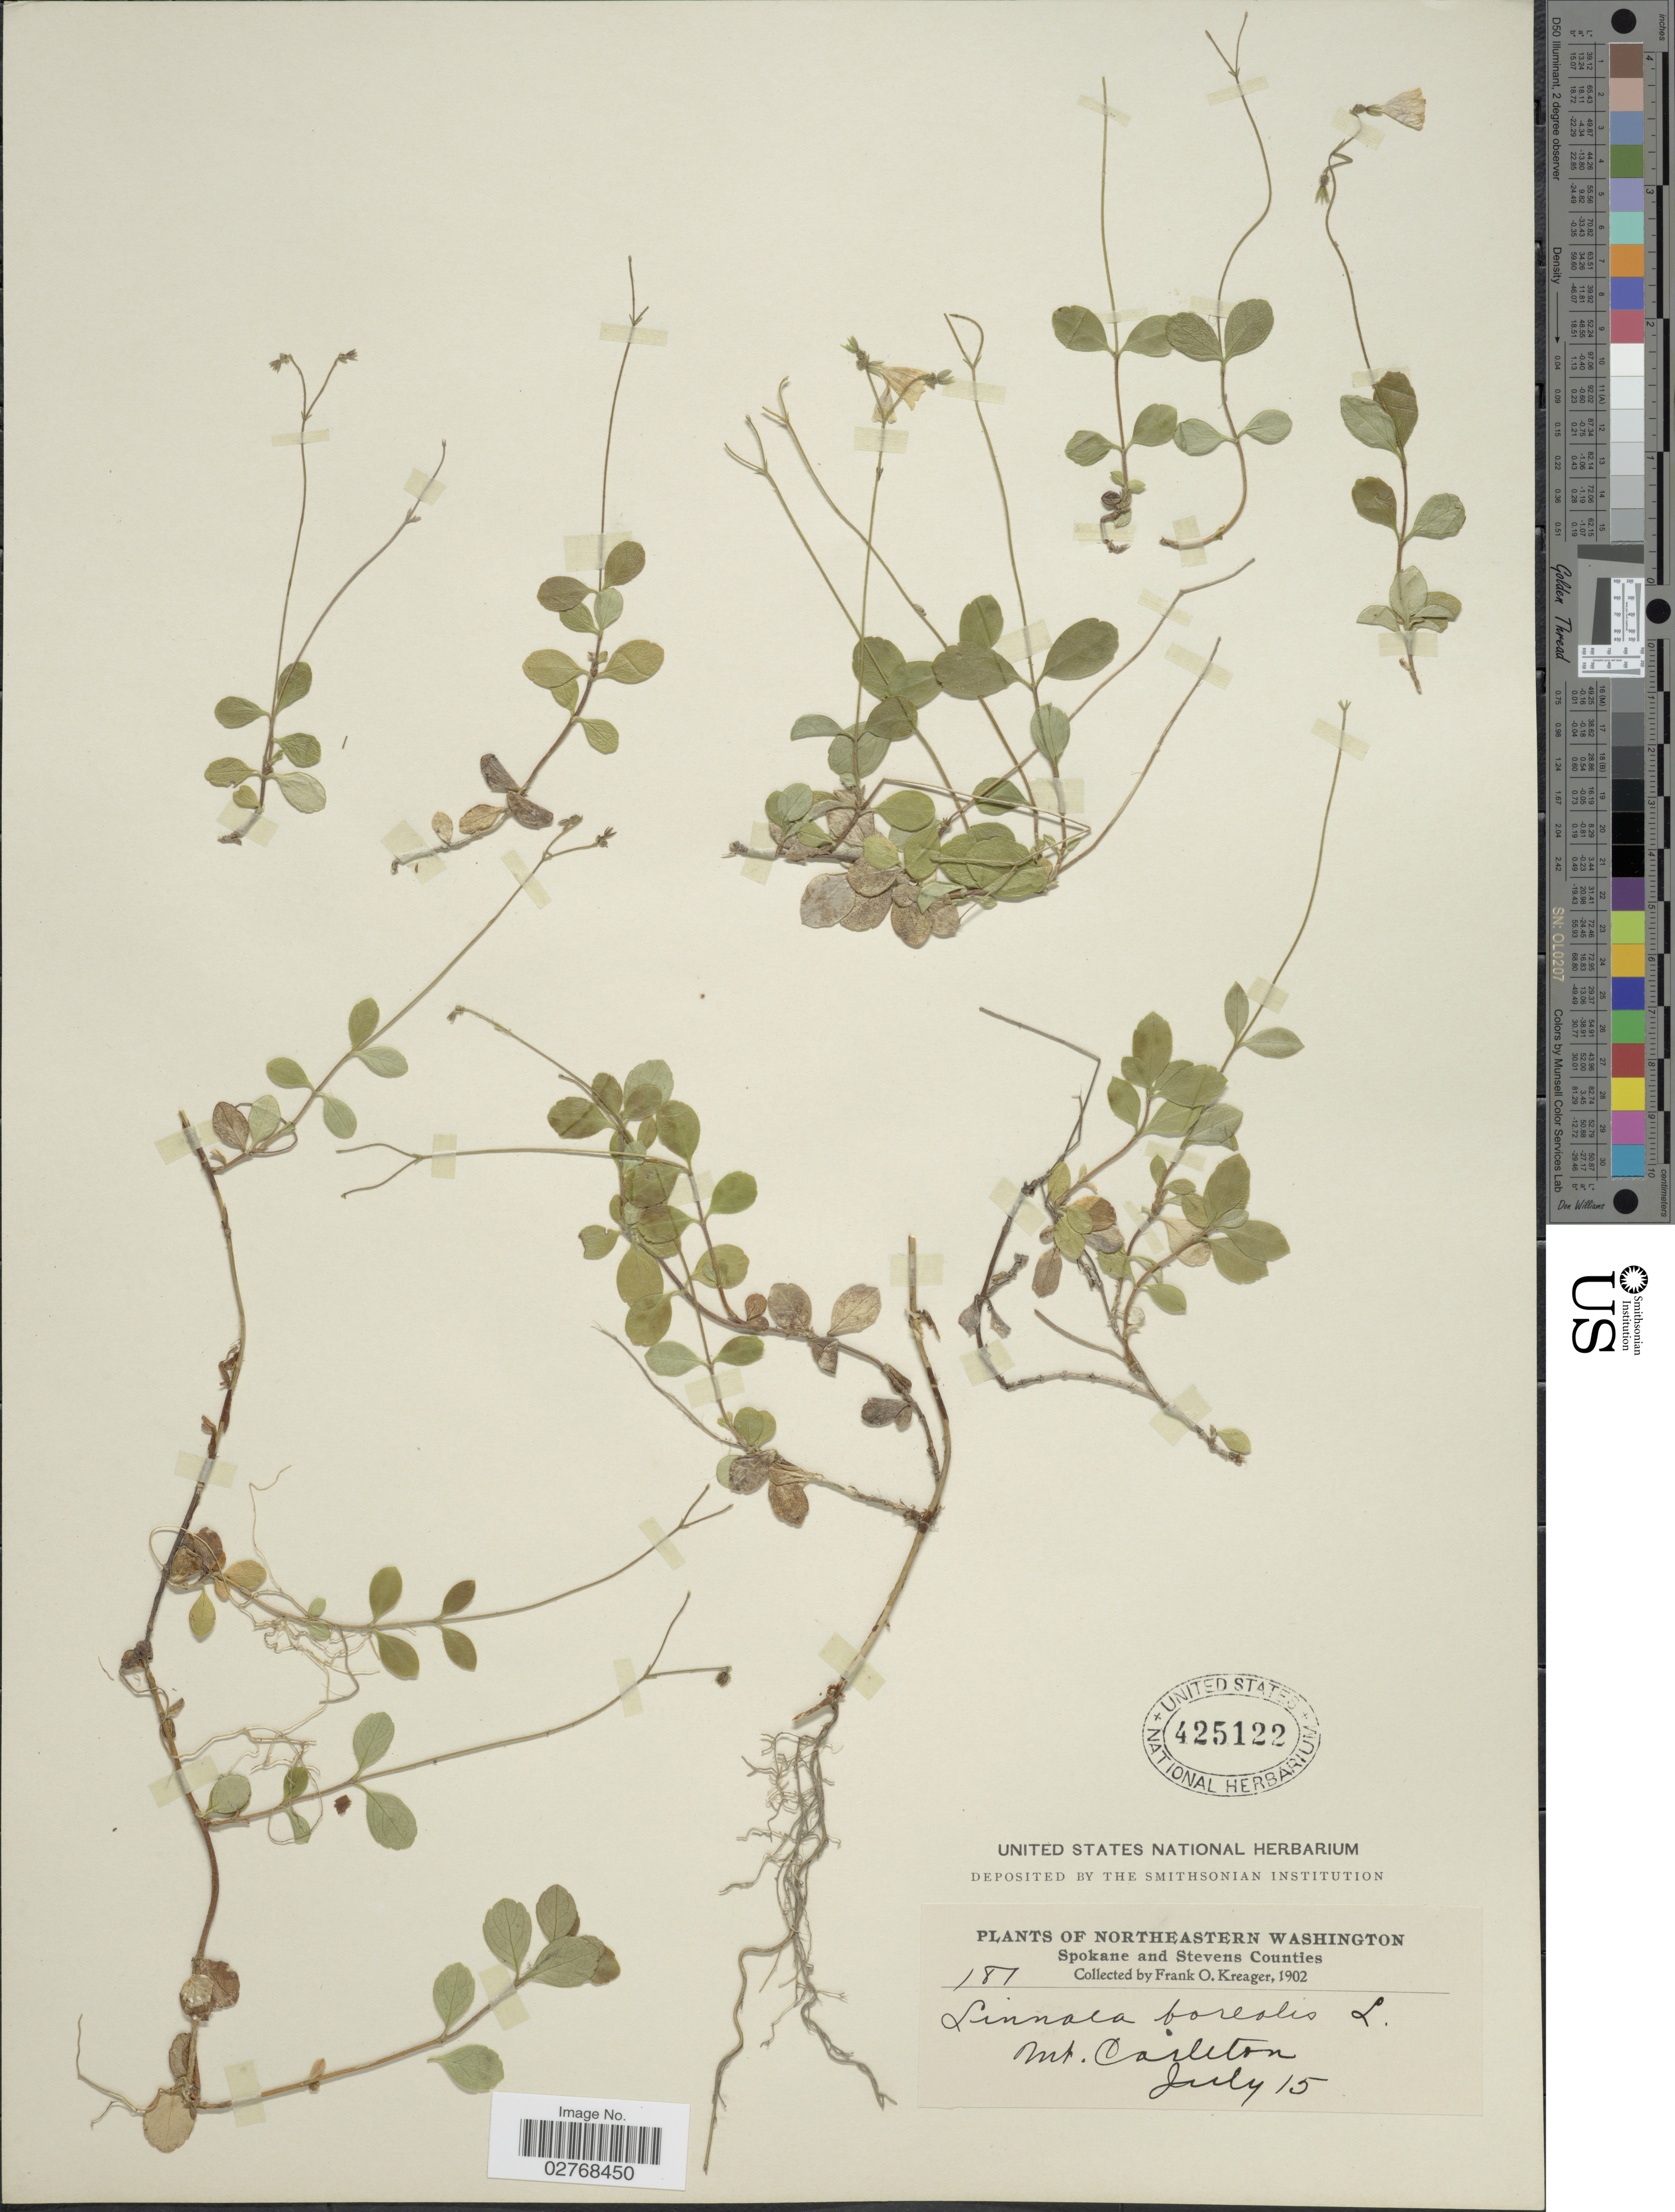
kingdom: Plantae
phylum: Tracheophyta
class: Magnoliopsida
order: Dipsacales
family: Caprifoliaceae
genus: Linnaea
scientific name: Linnaea borealis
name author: L.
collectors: F. Kreager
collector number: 181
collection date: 1902-07-15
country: United States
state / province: Washington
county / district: Spokane / Stevens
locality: Northeastern Washington. Spokane and Stevens Counties. Mt. Carleton.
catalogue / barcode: US 425122